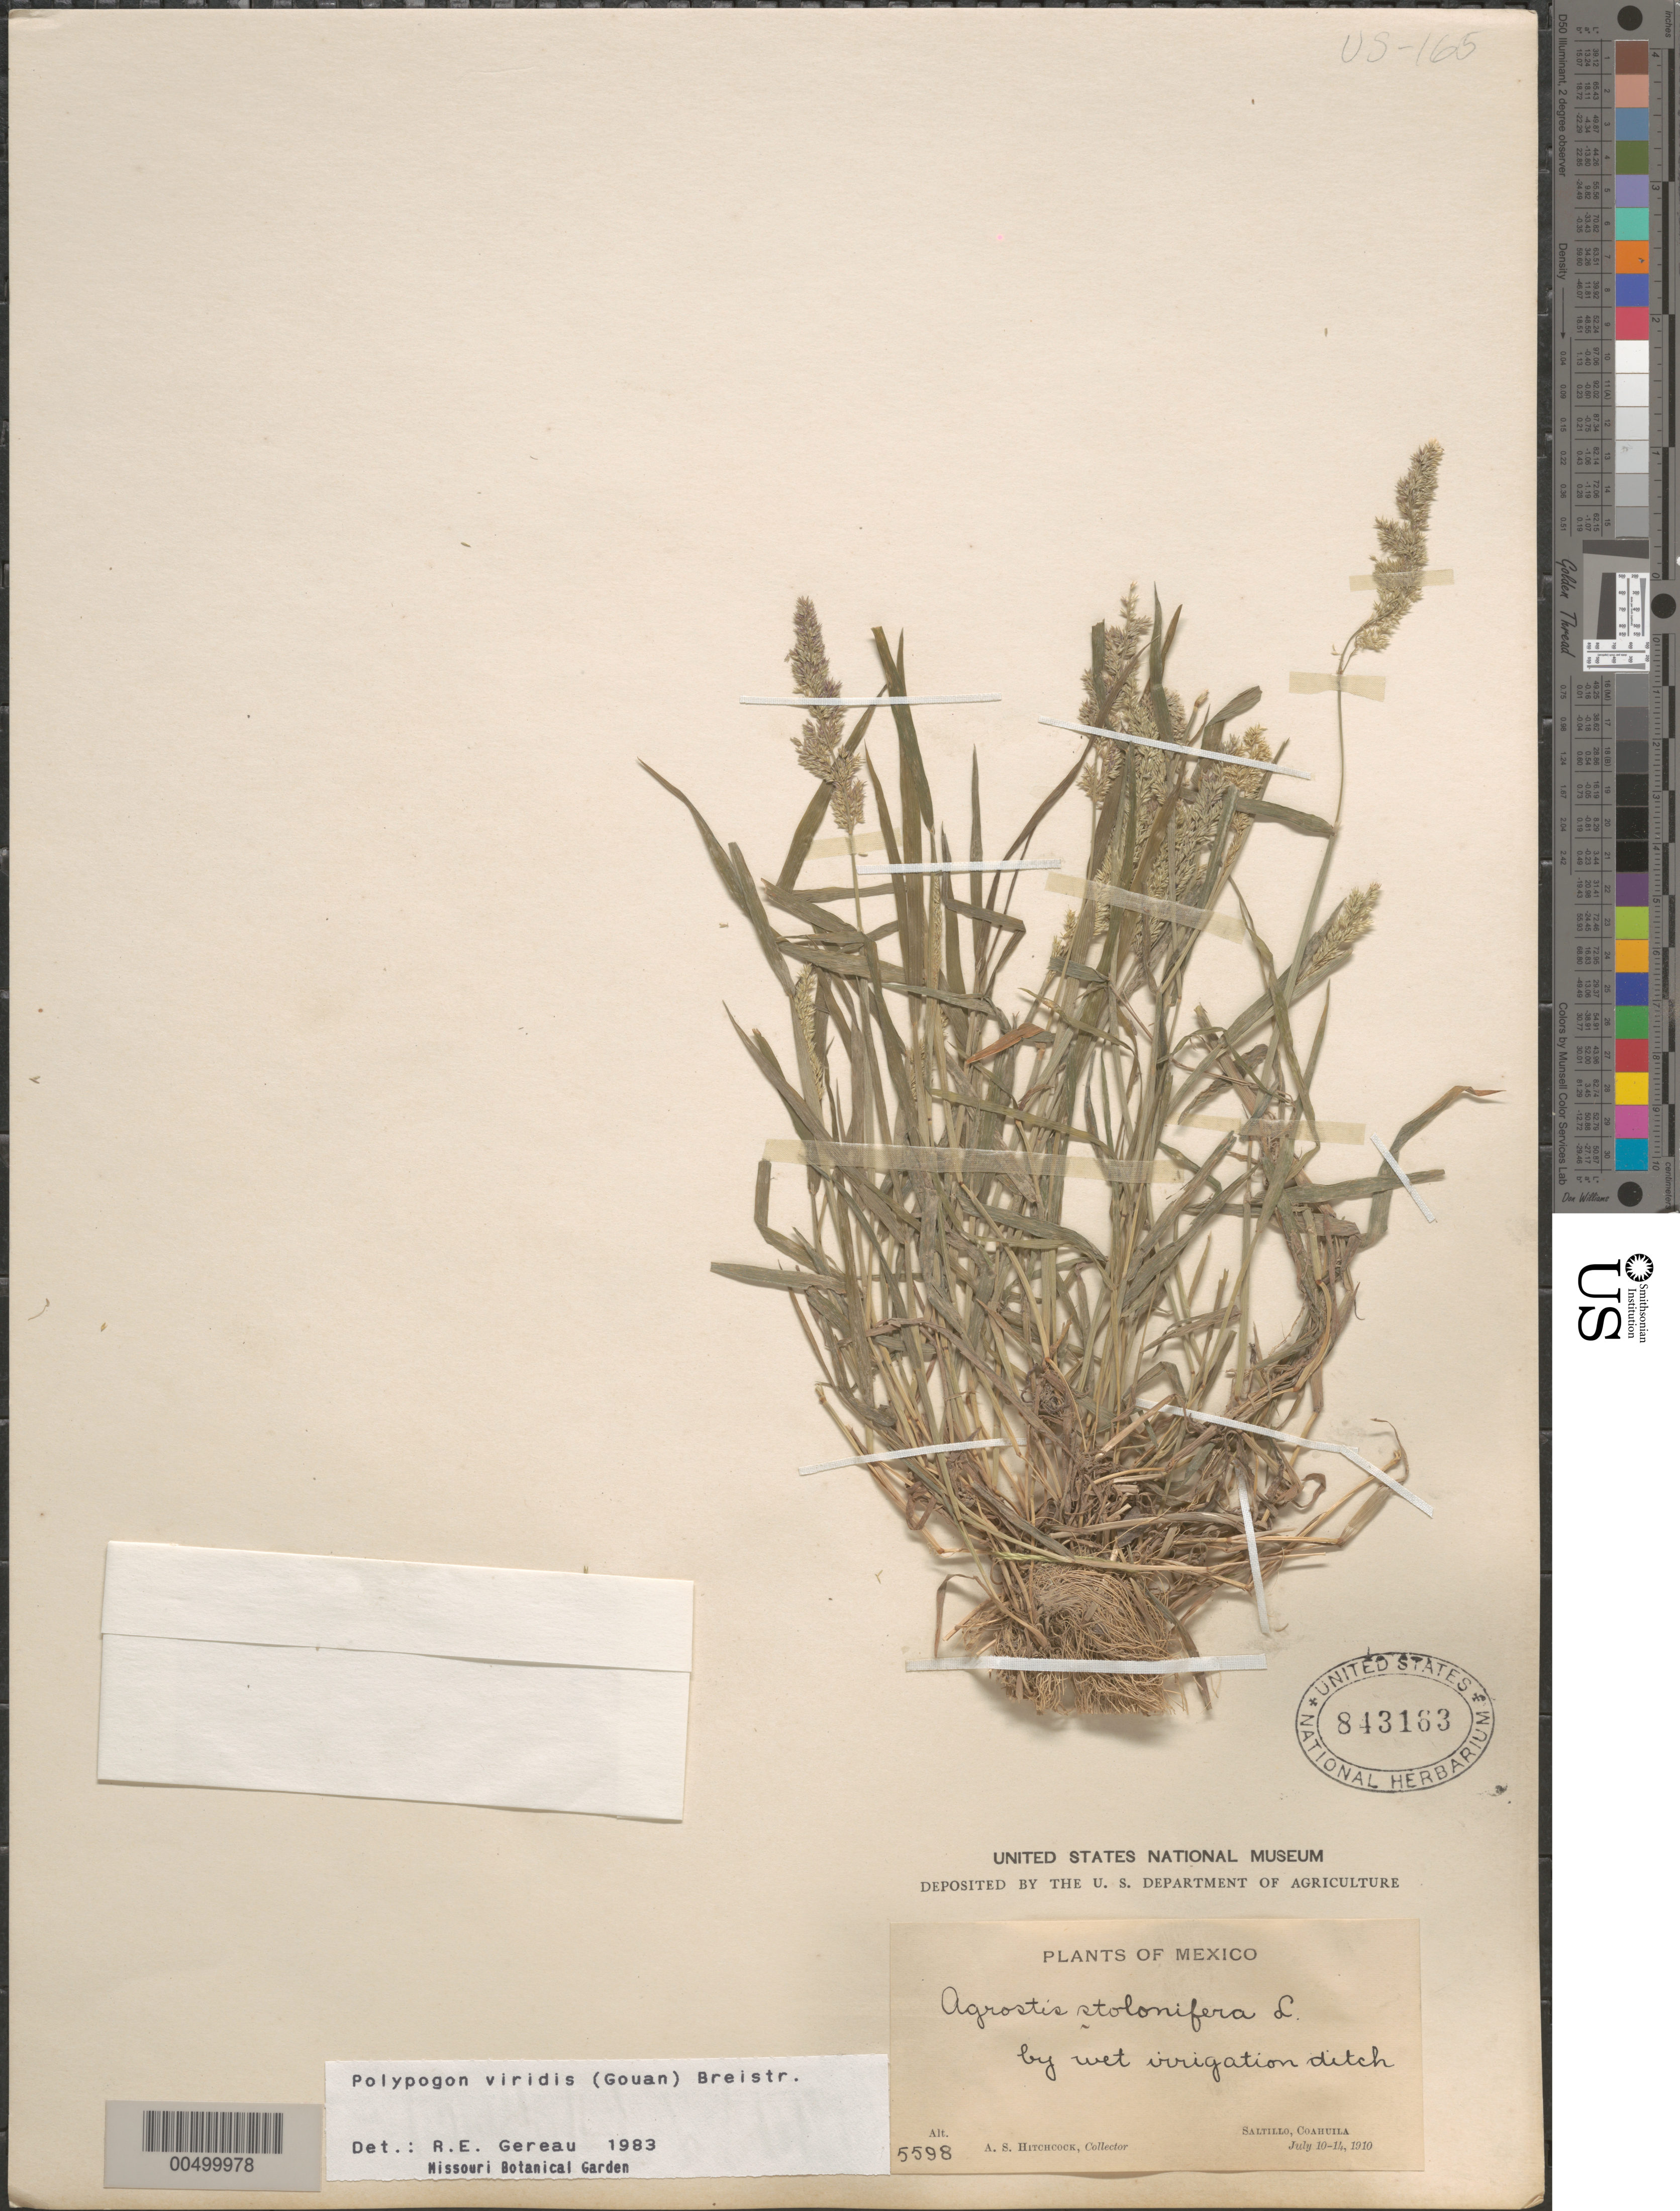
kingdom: Plantae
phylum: Tracheophyta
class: Liliopsida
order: Poales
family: Poaceae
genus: Polypogon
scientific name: Polypogon viridis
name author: (Gouan) Breistroffer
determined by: Gereau, R. E.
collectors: A. S. Hitchcock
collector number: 5598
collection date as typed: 10 Jul 1910 to 14 Jul 1910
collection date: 1910-07-10/1910-07-14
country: Mexico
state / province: Coahuila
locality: Saltillo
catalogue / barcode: US 843163